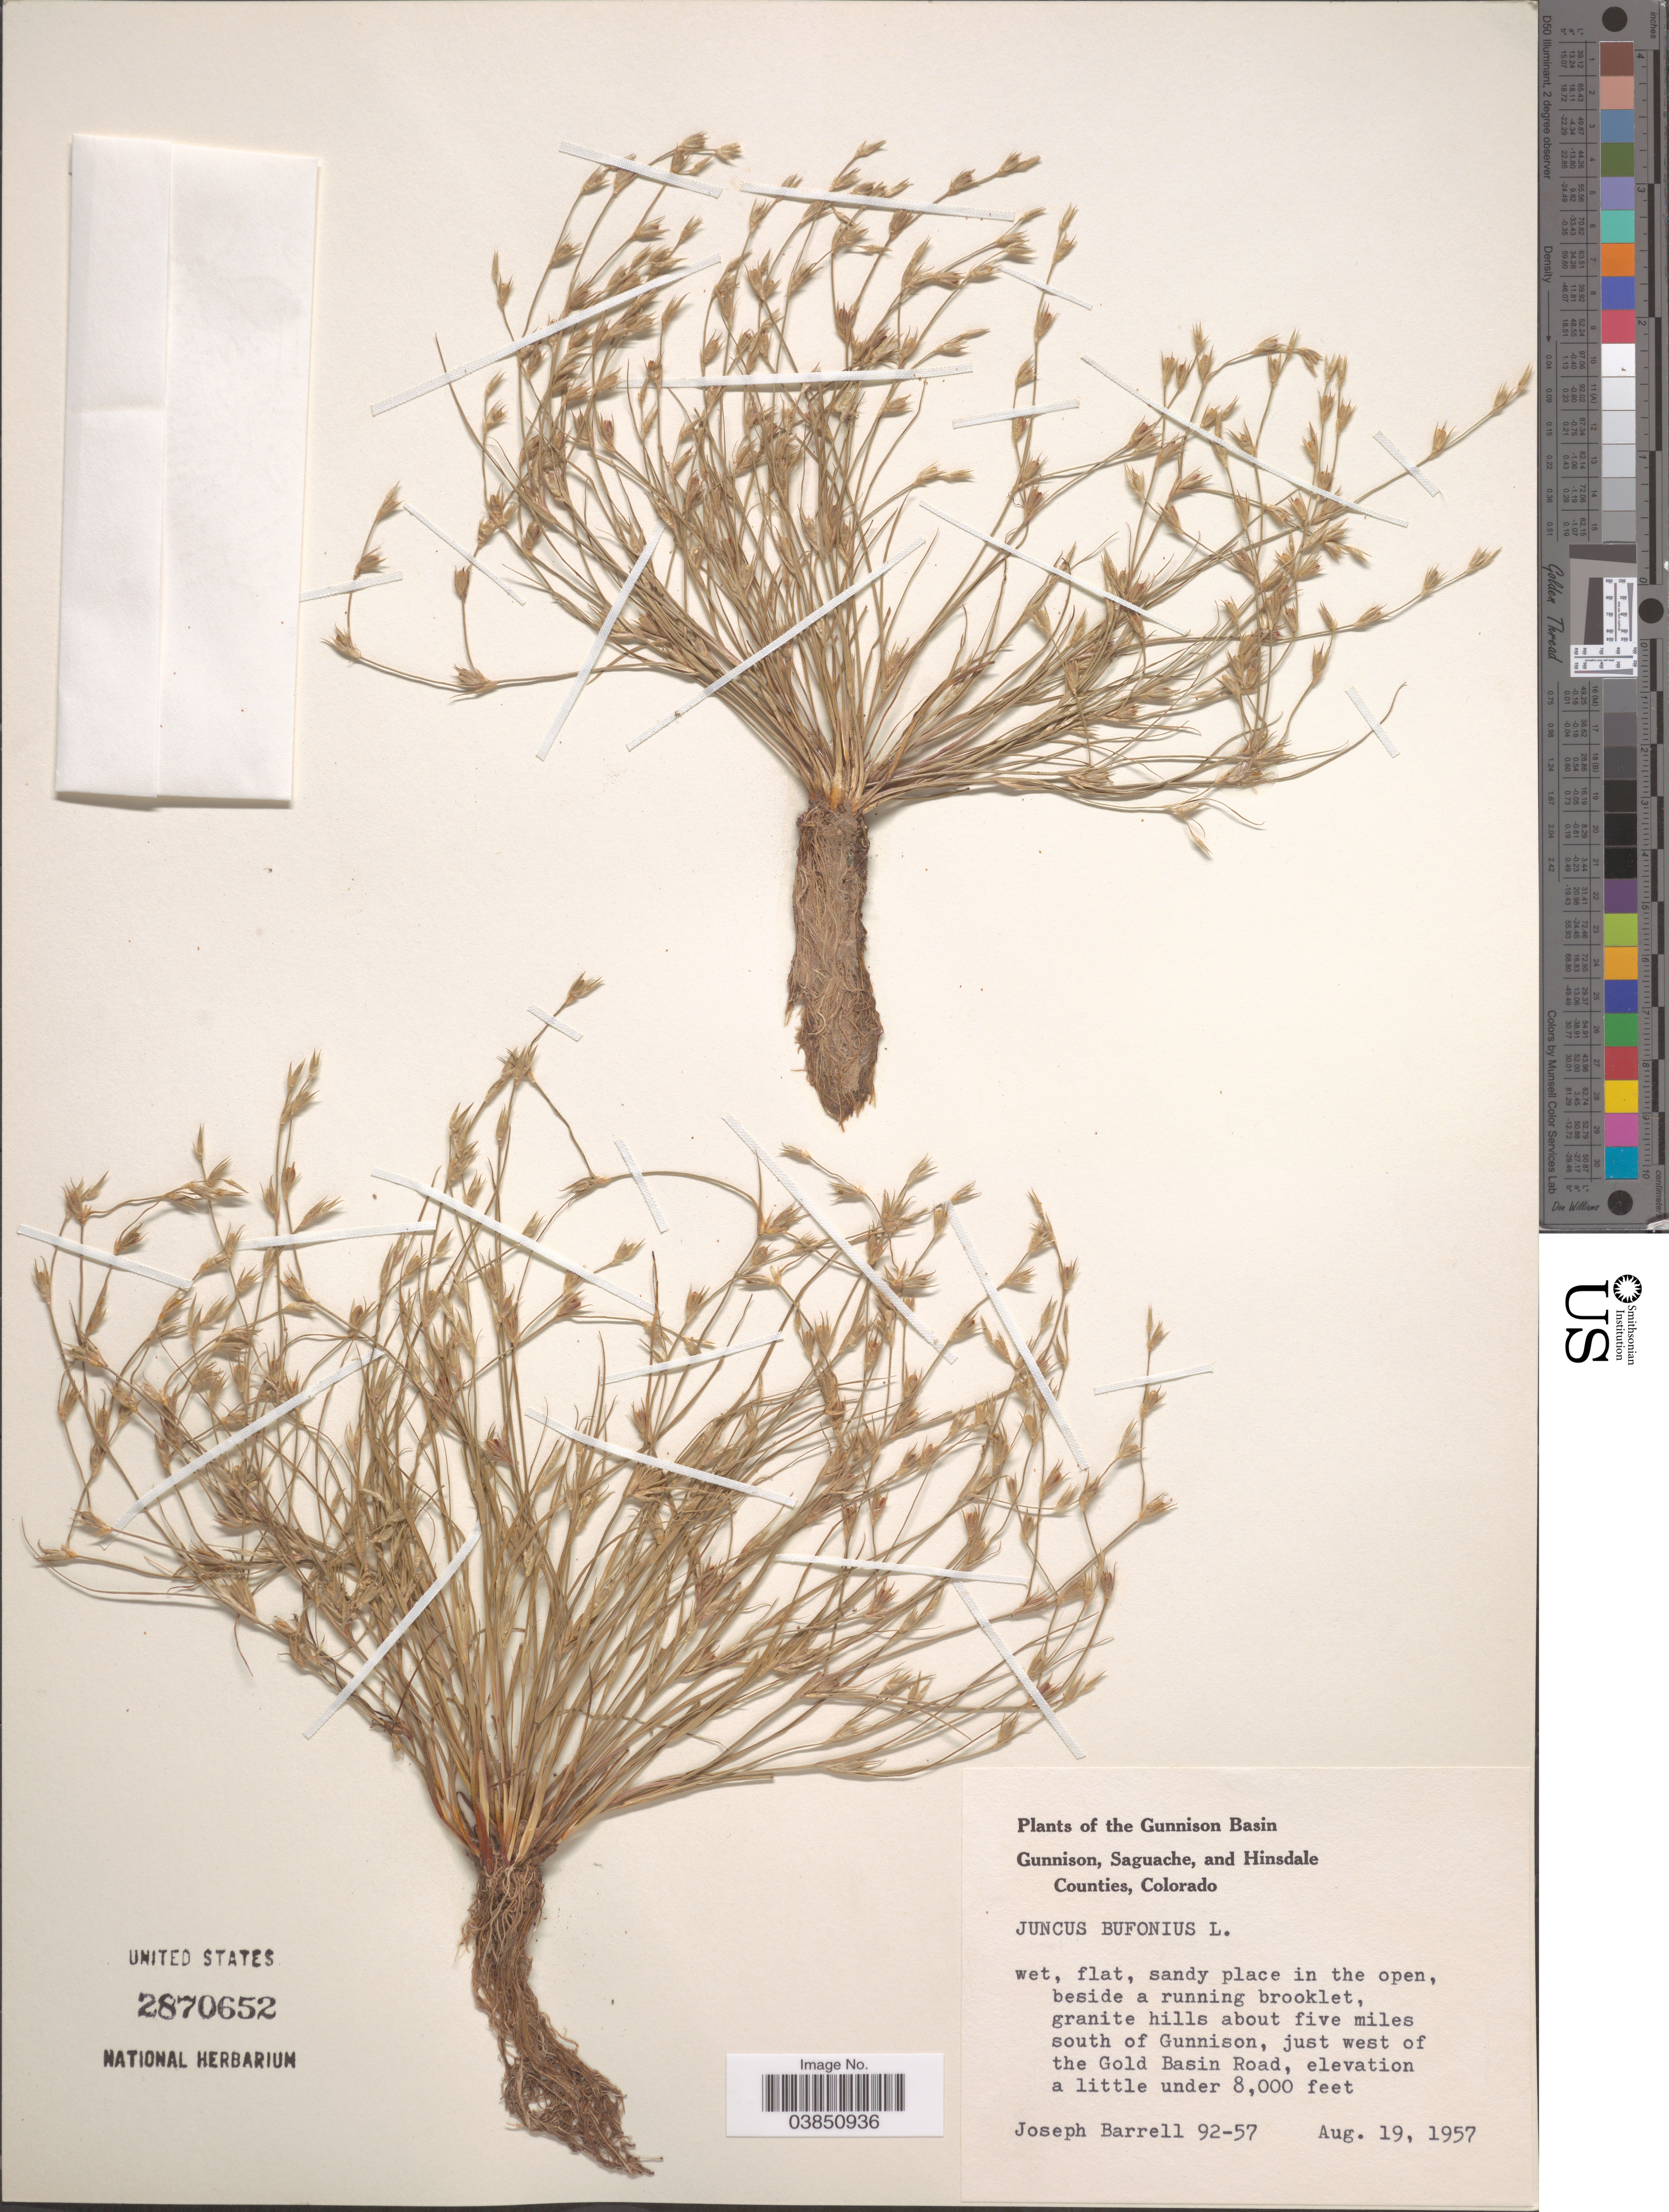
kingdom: Plantae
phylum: Tracheophyta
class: Liliopsida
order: Poales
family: Juncaceae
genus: Juncus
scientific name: Juncus bufonius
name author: L.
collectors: J. Barrell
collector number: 92-57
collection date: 1957-08-19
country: United States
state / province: Colorado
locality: The Gunnison Basin. Gunnison. About five miles south of Gunnison, just west of the Gold Basin Road.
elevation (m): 2438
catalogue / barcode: US 2870652